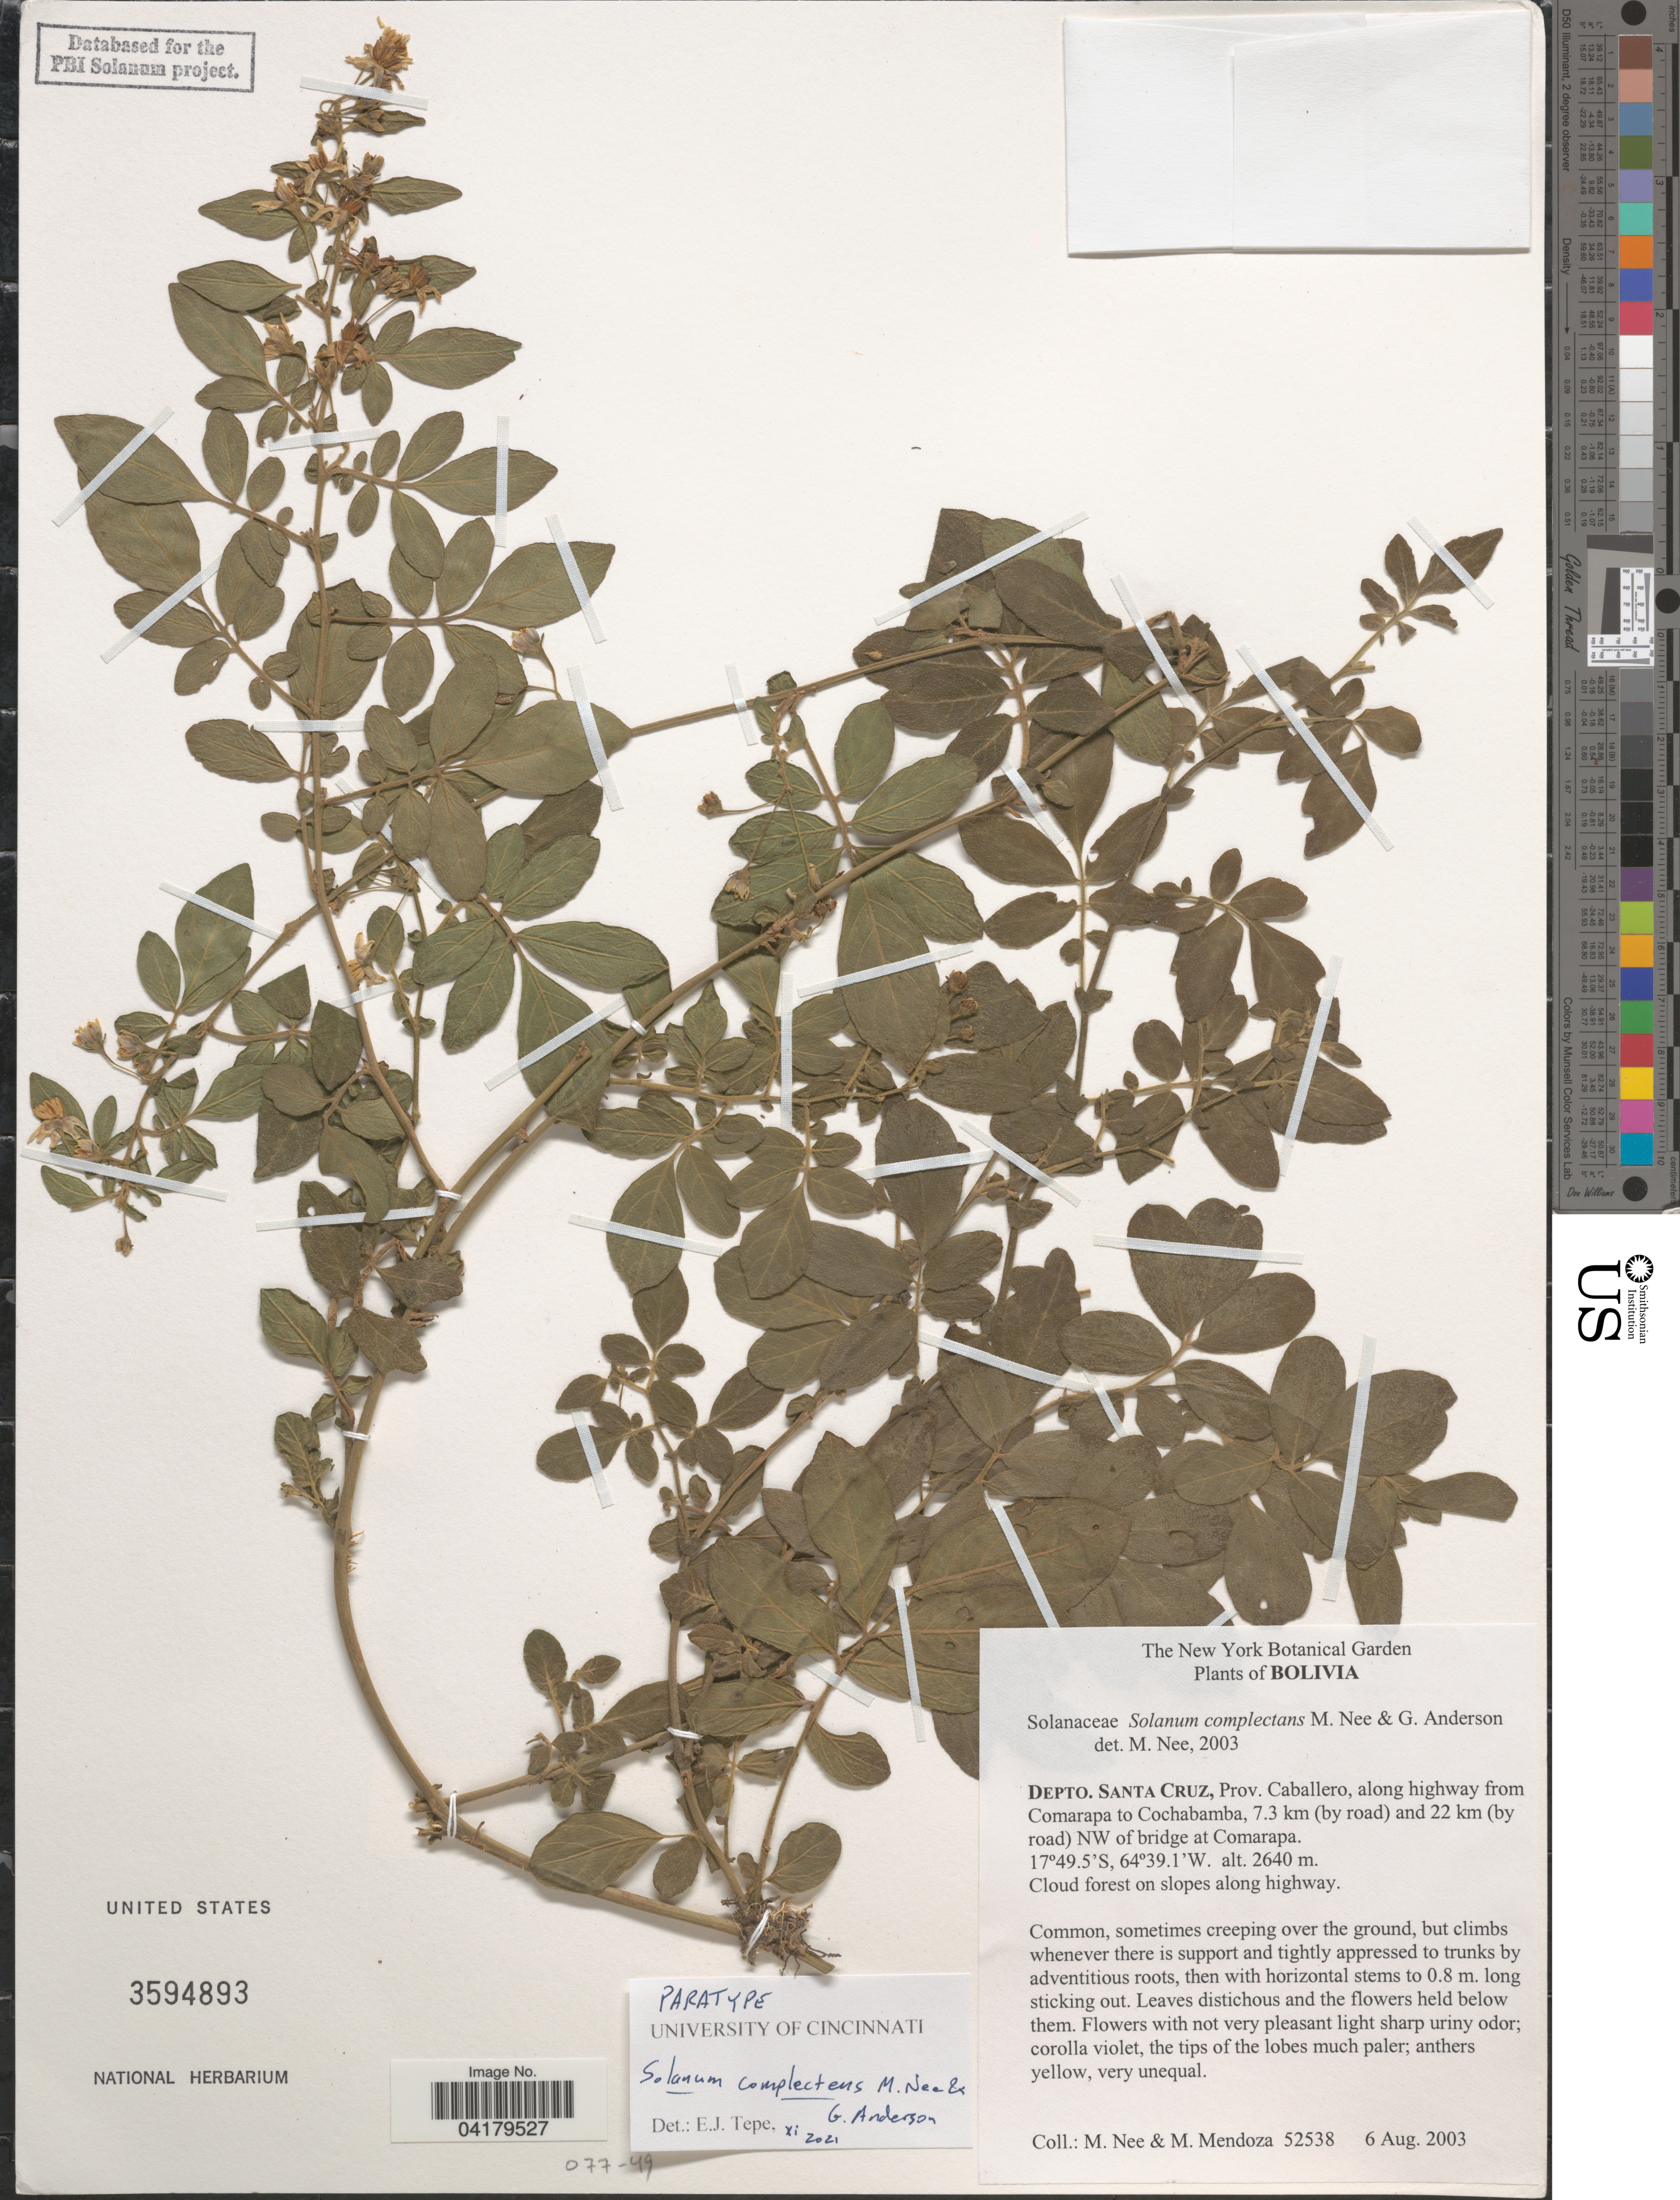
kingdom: Plantae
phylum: Tracheophyta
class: Magnoliopsida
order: Solanales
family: Solanaceae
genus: Solanum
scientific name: Solanum complectens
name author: M. Nee & G.J. Anderson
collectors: M. Nee & M. Mendoza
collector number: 52538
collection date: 2003-08-06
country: Bolivia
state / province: Santa Cruz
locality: Depto. Santa Cruz, Prov. Caballero, along highway from Comarapa to Cochabamba, 7.3 km (by road) and 22 km (by road) NW of bridge at Comarapa.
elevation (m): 2640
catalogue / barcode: US 3594893